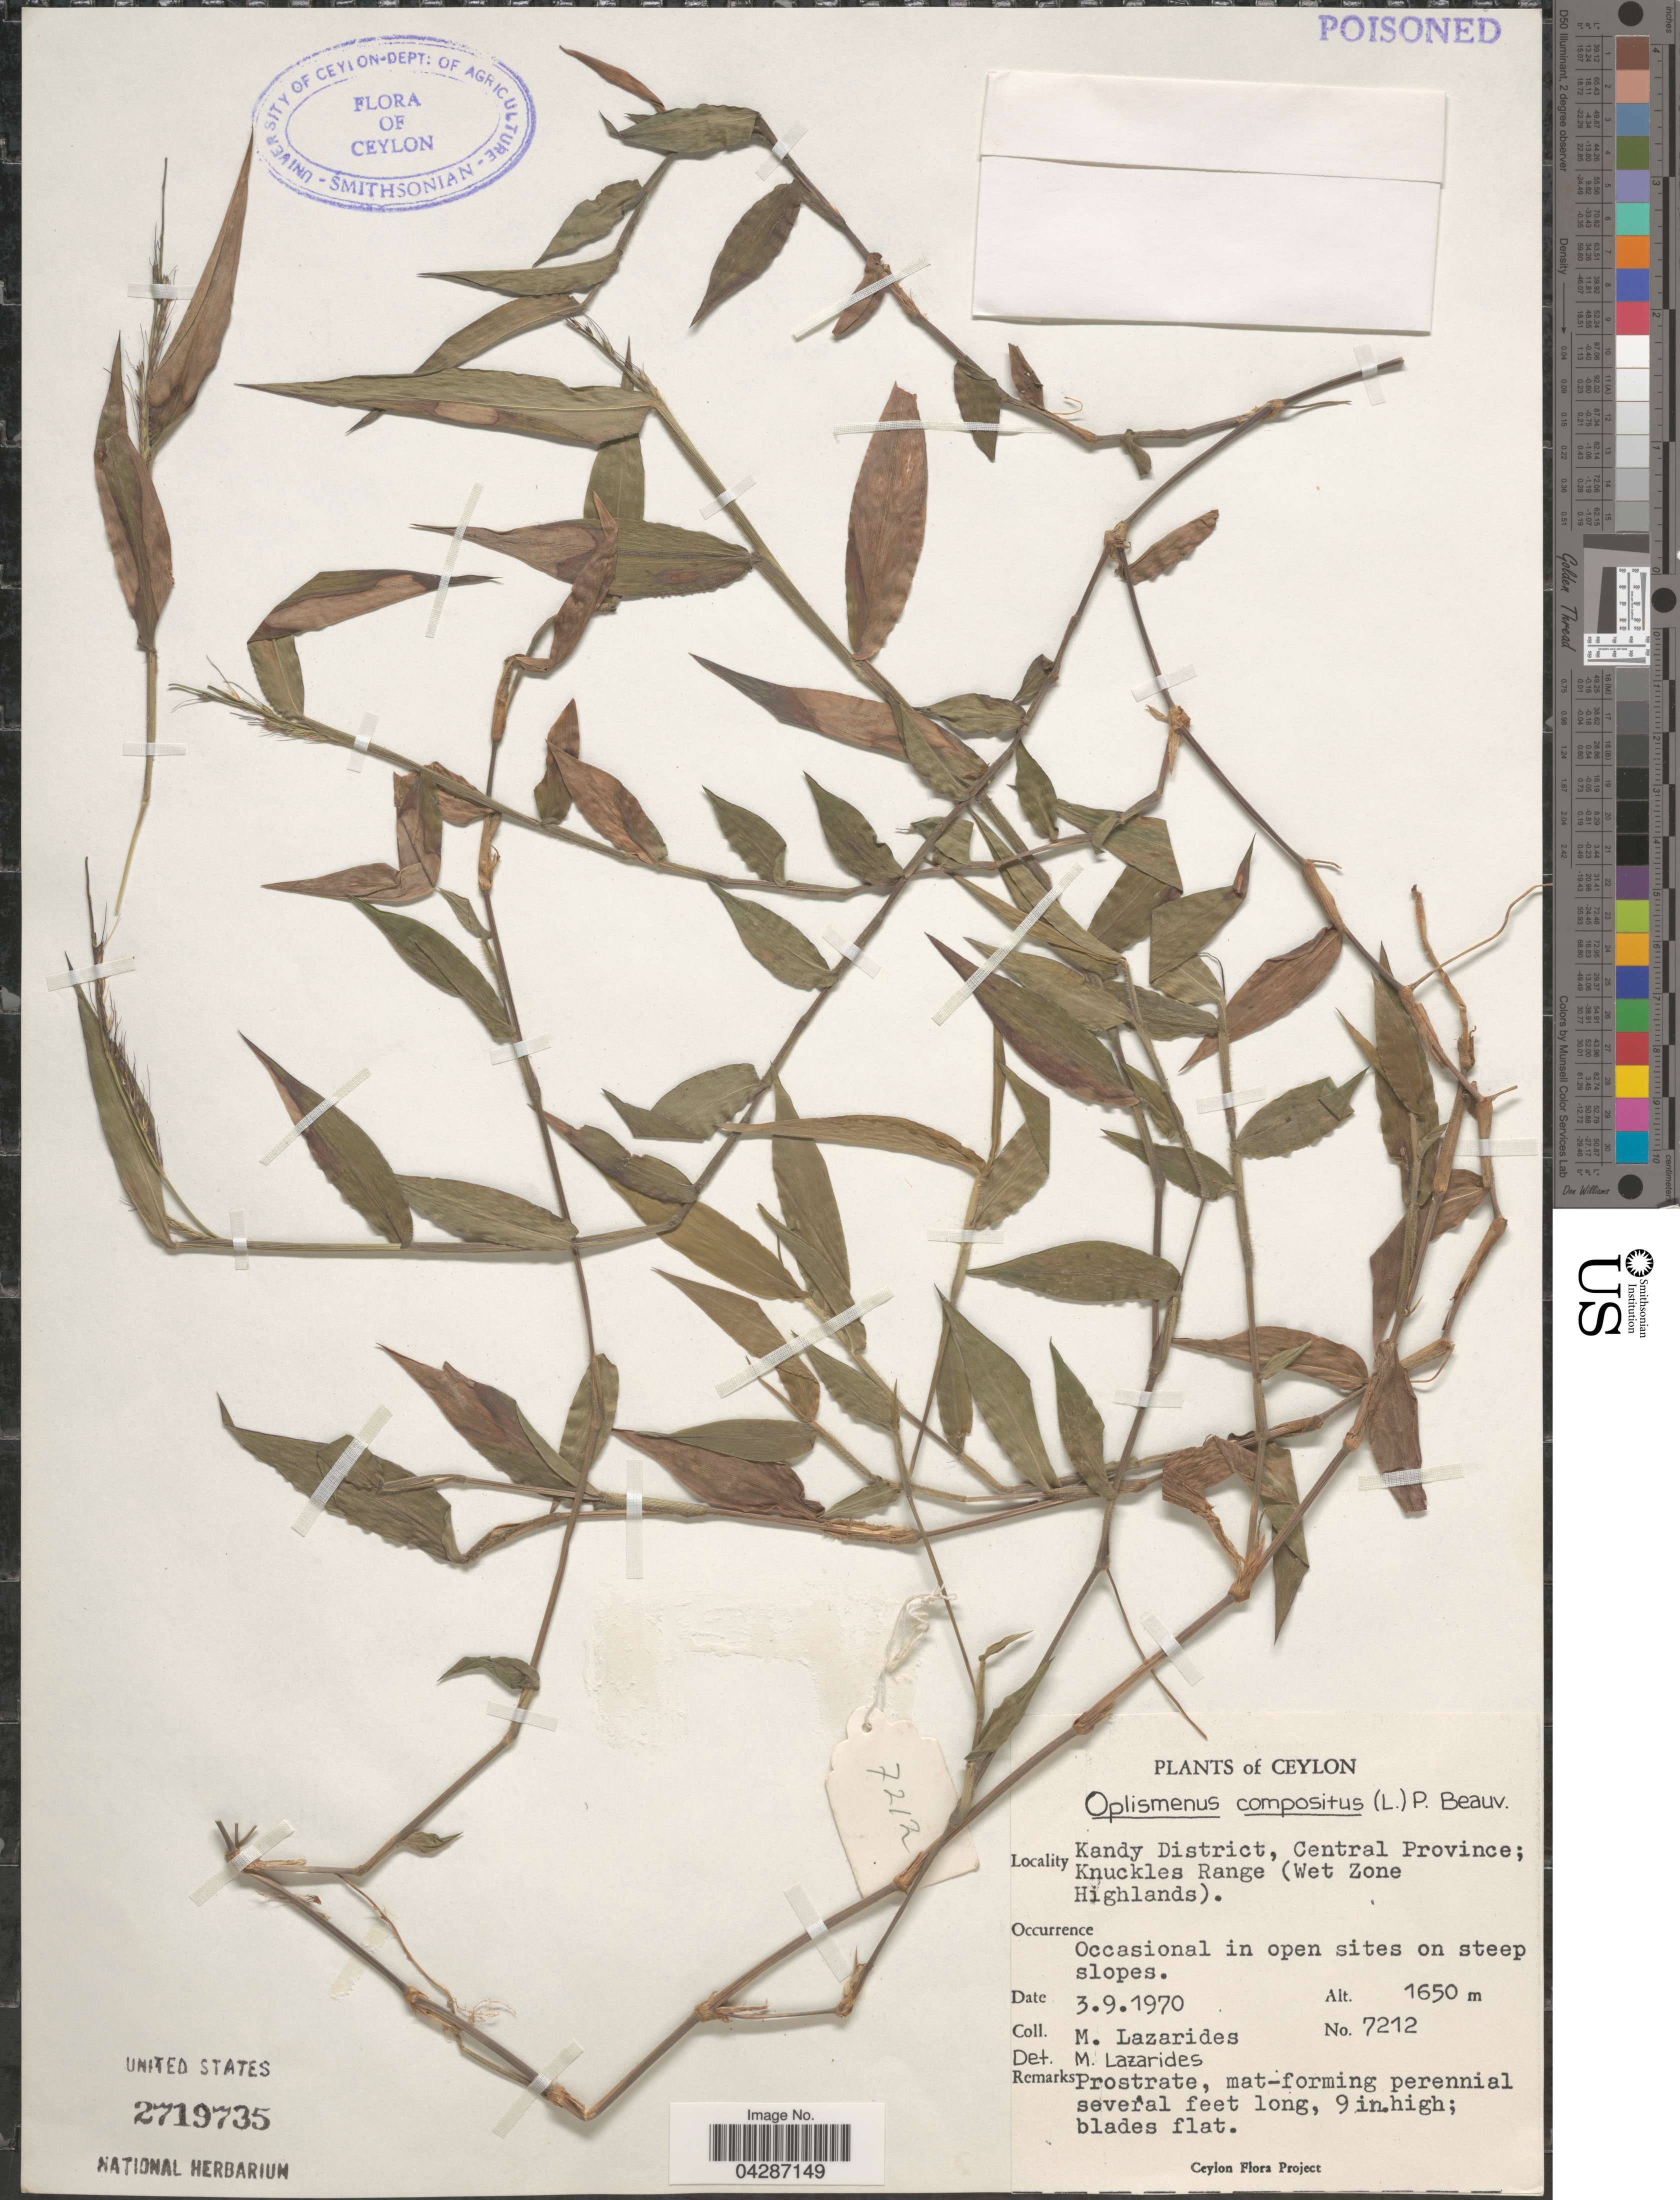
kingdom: Plantae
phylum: Tracheophyta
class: Liliopsida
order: Poales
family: Poaceae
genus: Oplismenus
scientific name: Oplismenus compositus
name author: (L.) P. Beauv.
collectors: M. Lazarides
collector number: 7212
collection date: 1970-09-03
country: Sri Lanka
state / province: Central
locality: Ceylon. Kandy District, Knuckles Range (Wet Zone Highlands). Occasional in open sites on steep slope.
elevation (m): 1650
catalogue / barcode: US 2719735